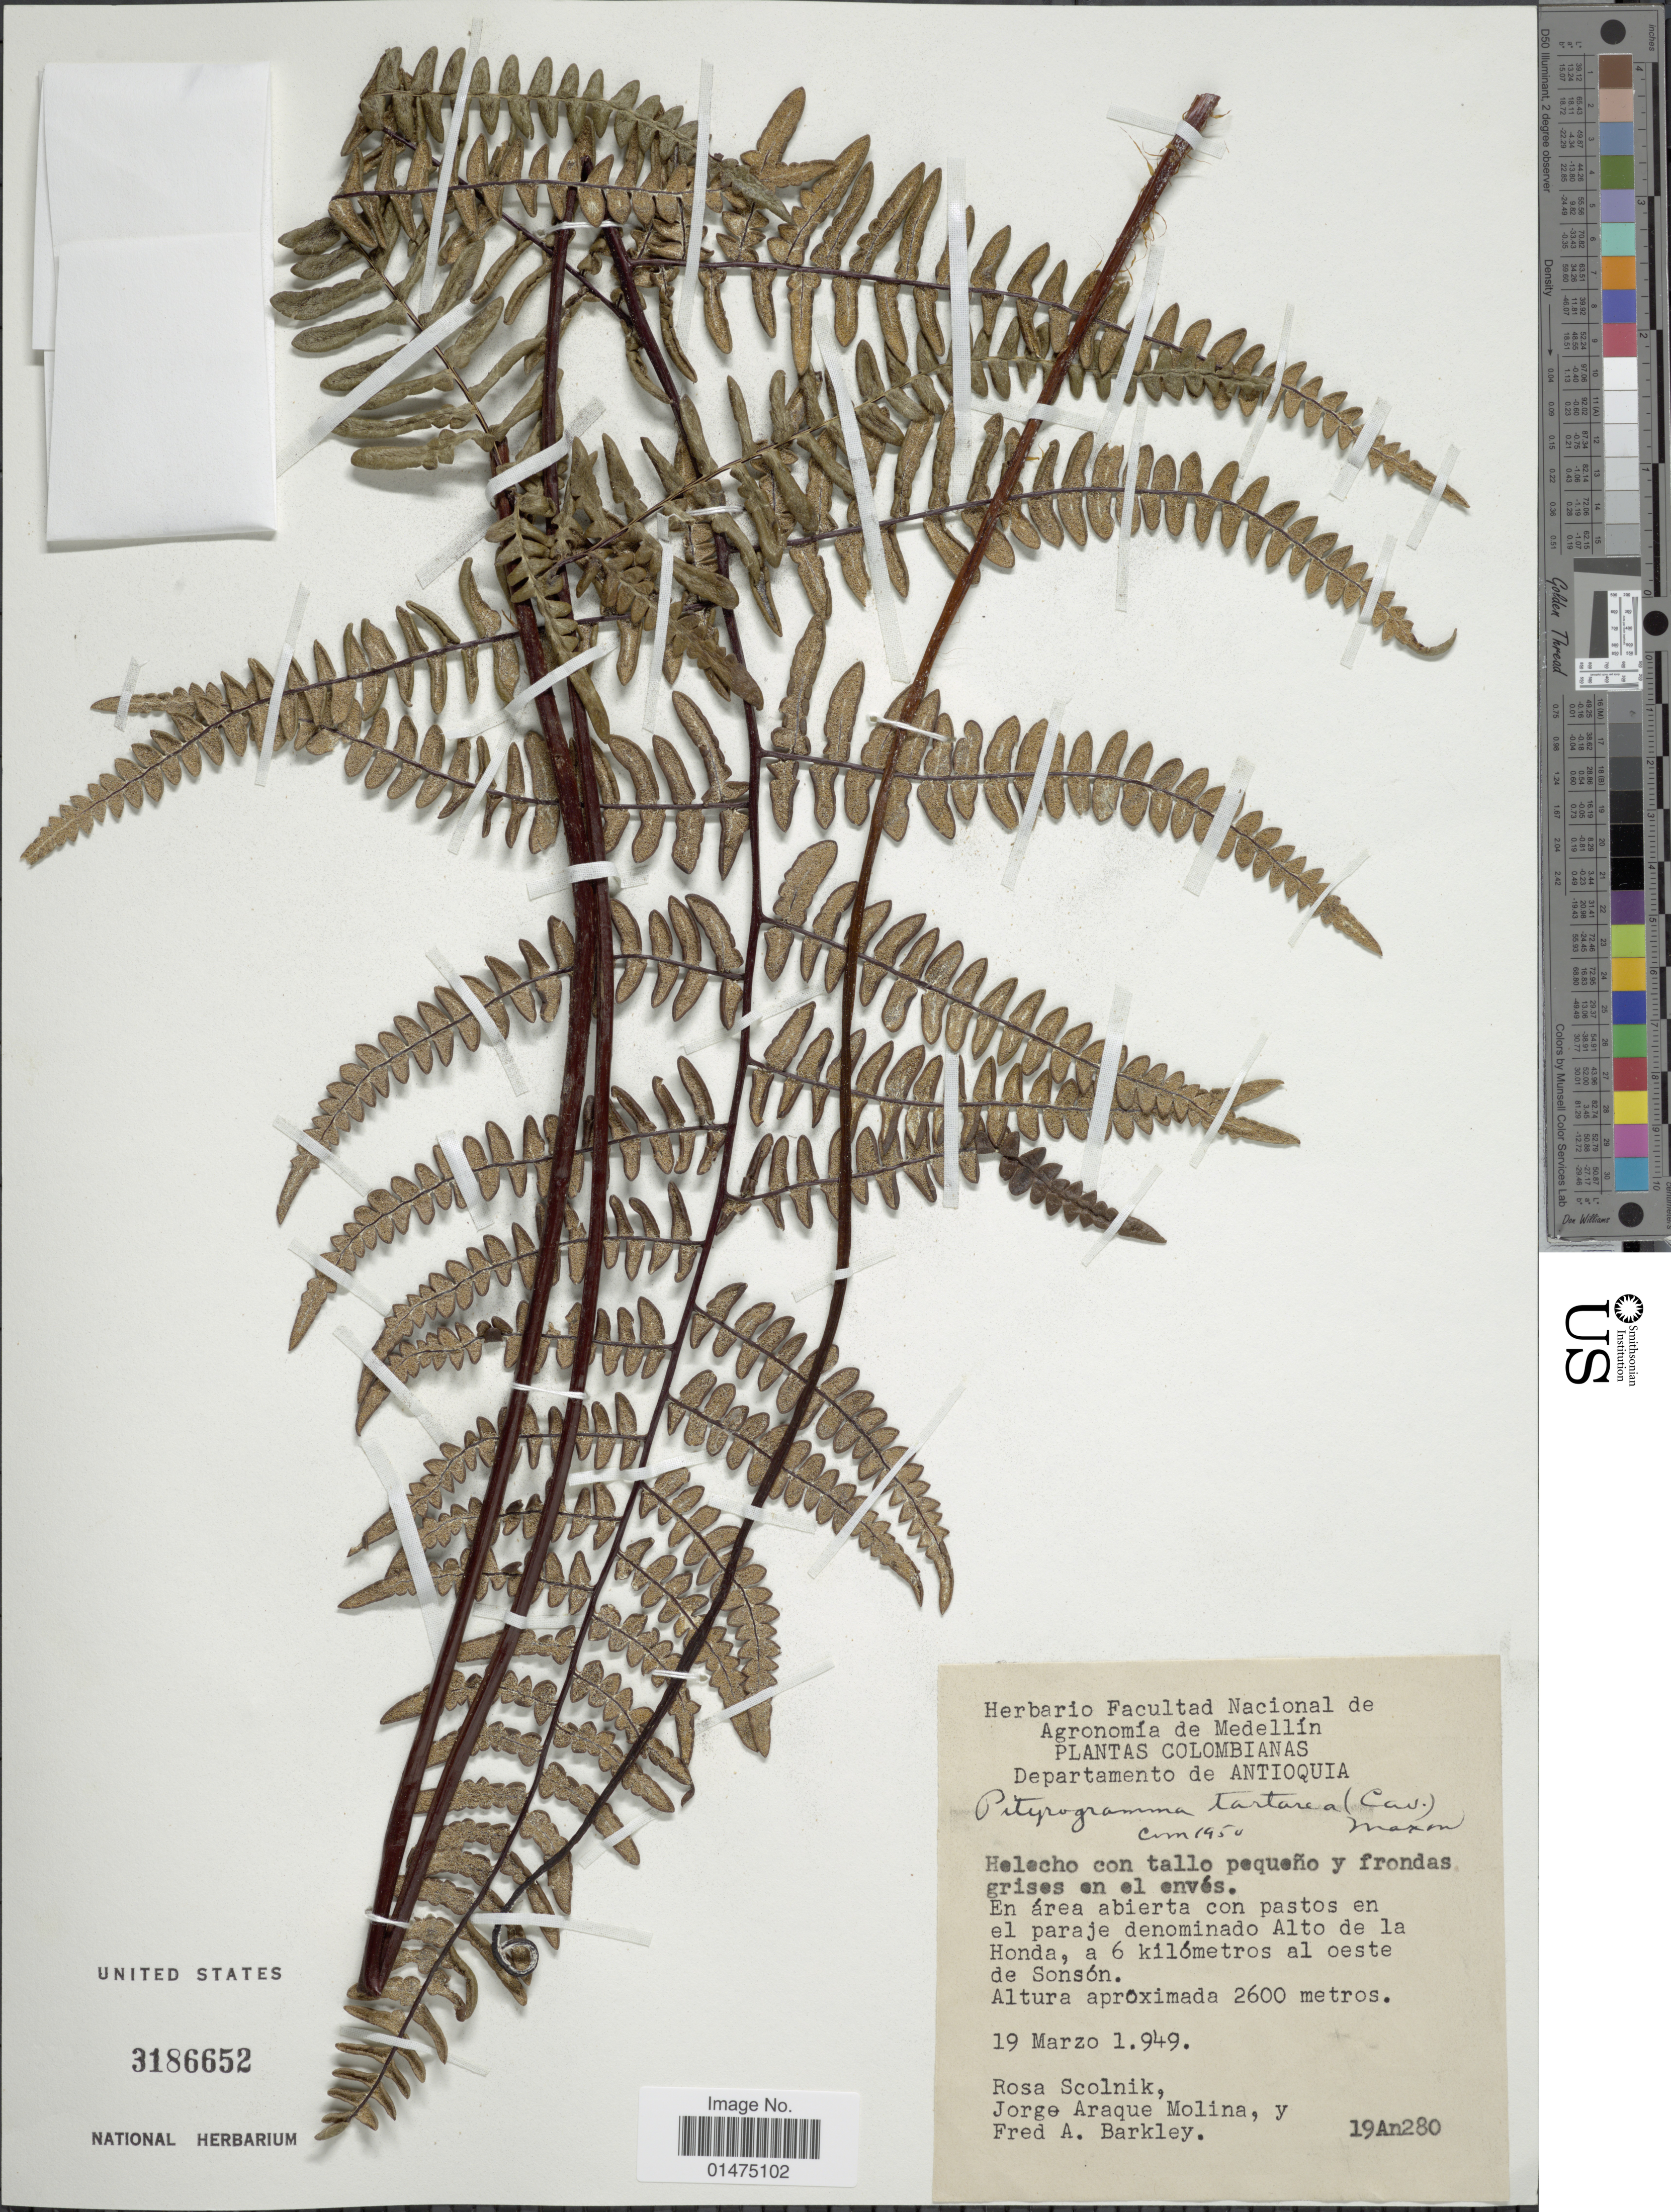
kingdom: Plantae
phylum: Tracheophyta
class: Polypodiopsida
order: Polypodiales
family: Pteridaceae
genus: Pityrogramma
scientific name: Pityrogramma tartarea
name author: (Cav.) Maxon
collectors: R. Scolnik, J. A. Molina & F. A. Barkley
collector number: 19An280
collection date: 1949-03-19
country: Colombia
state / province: Antioquia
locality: Agronmia de Medellín, En área abierta can pastos en el paraje denominado Alto de la Honda, a 6 kilómetros al oeste de Sonsón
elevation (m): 2600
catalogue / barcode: US 3186652